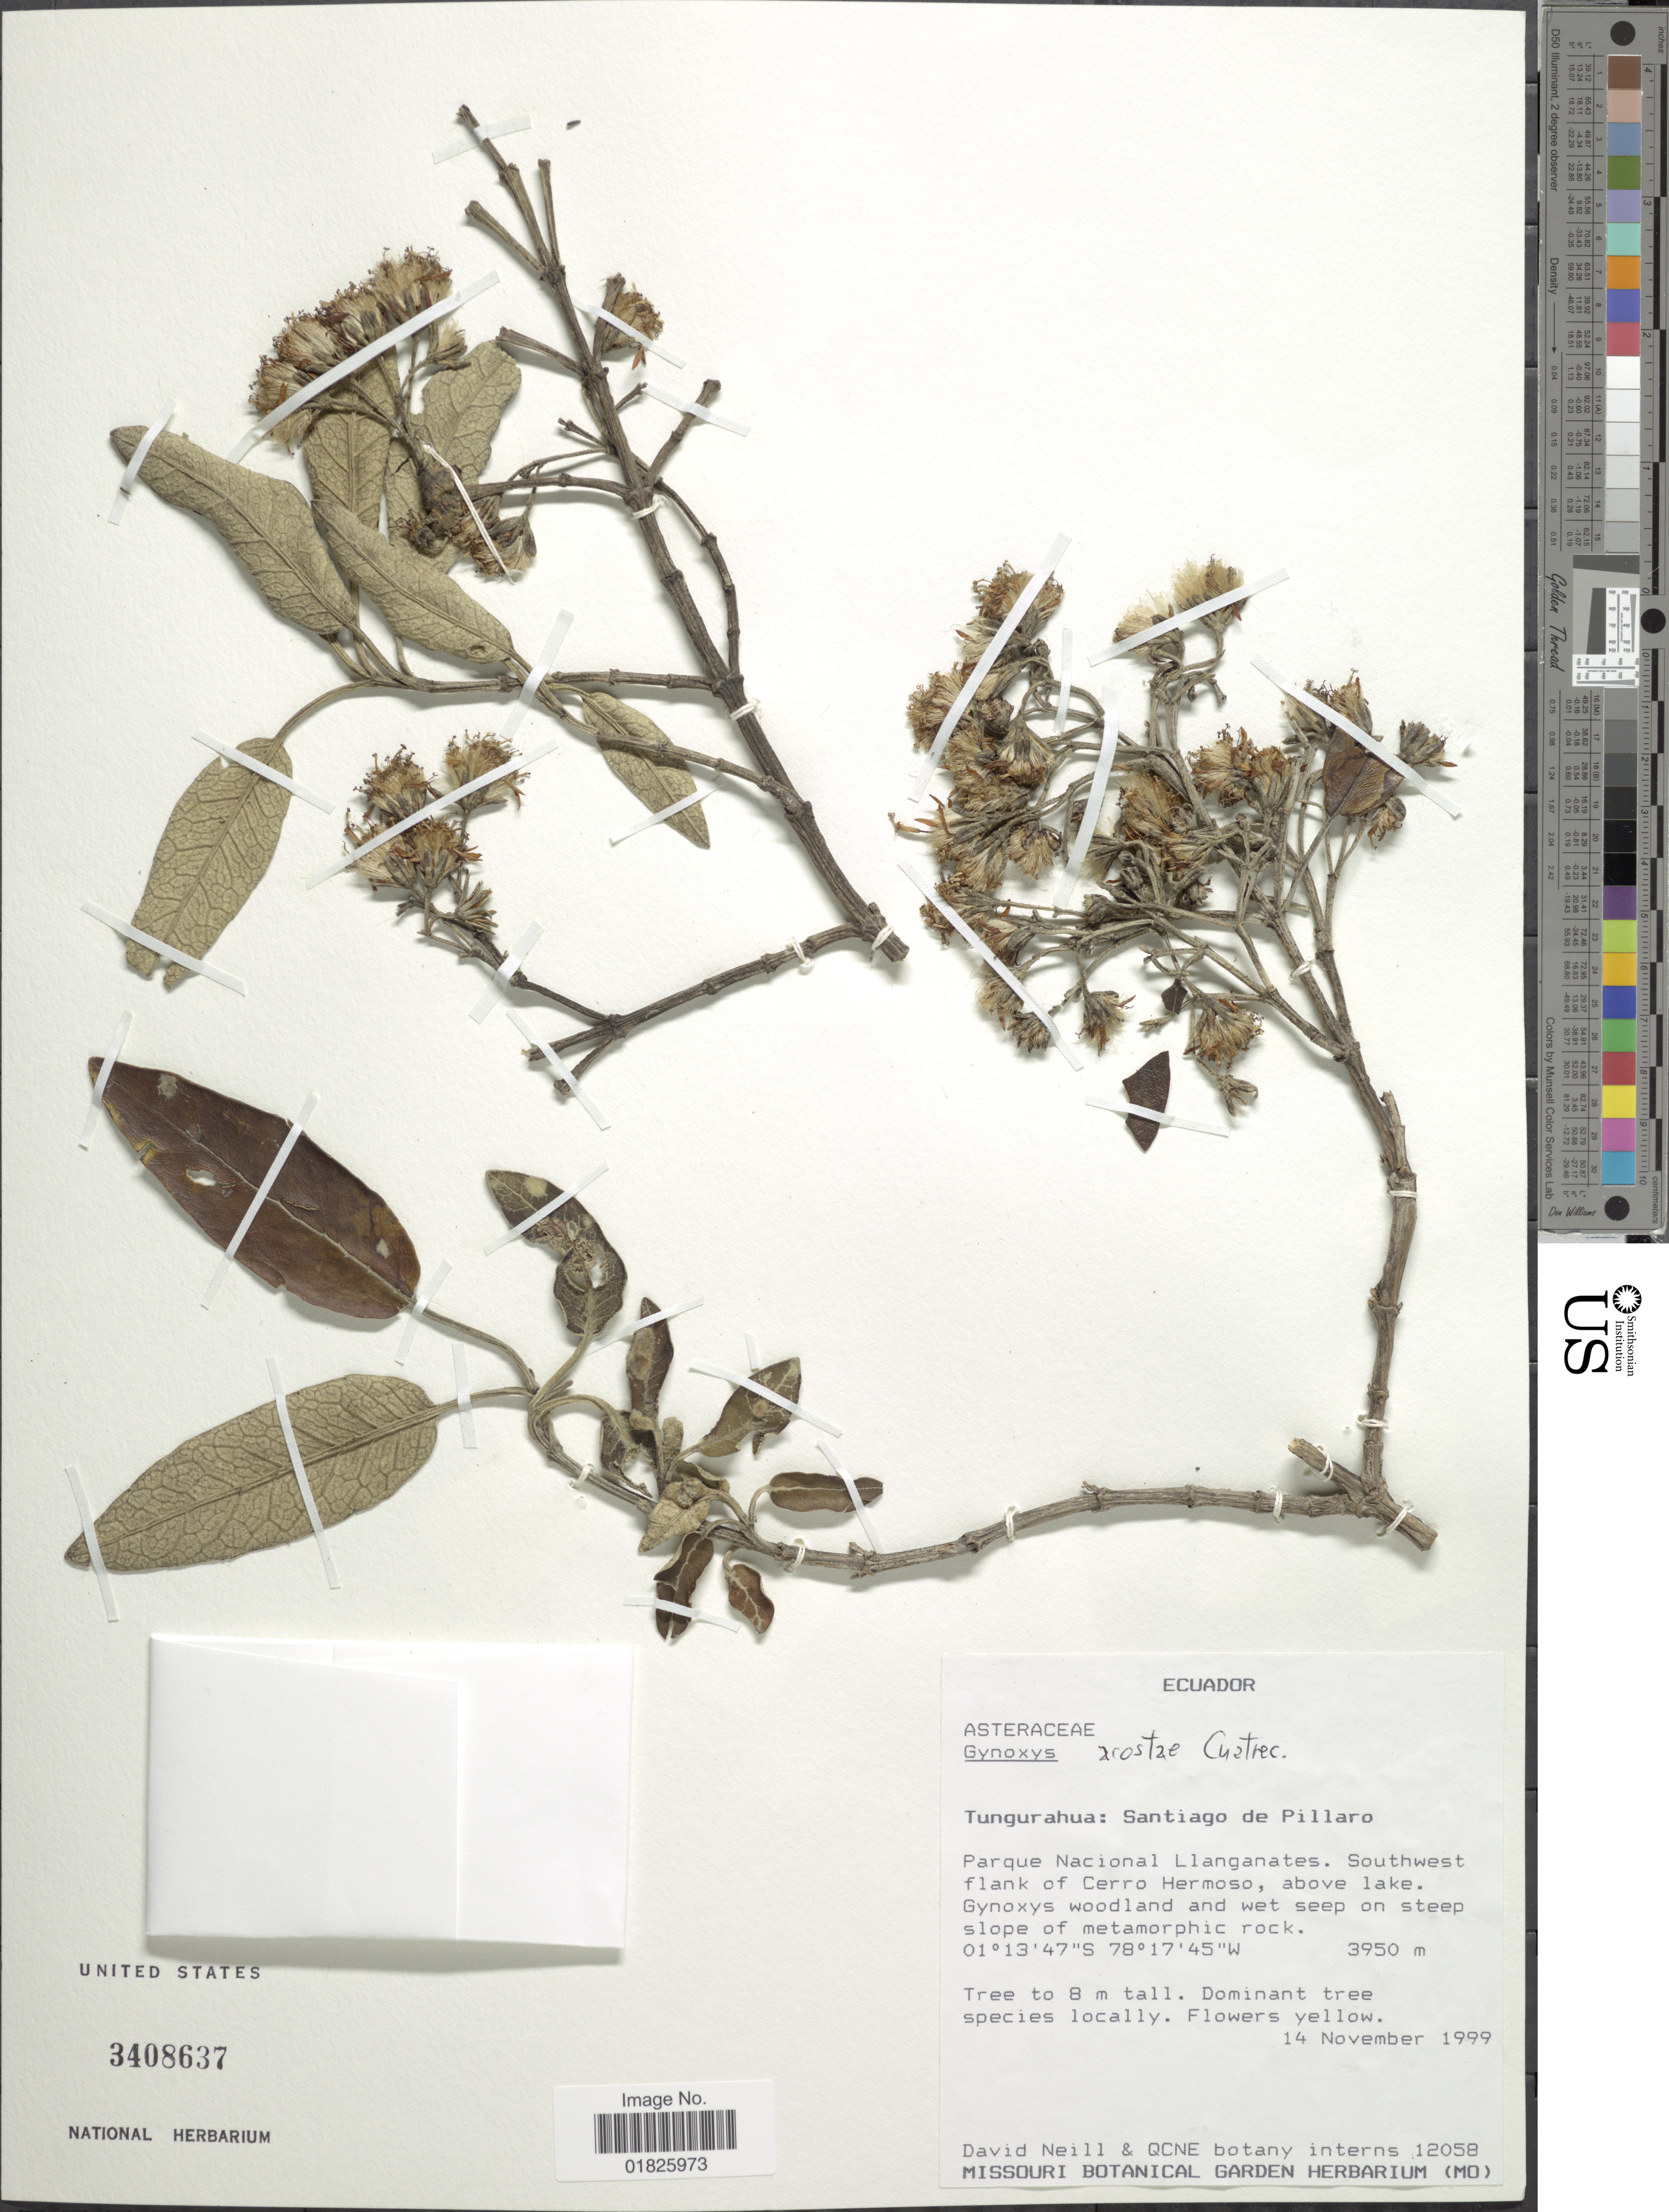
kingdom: Plantae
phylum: Tracheophyta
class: Magnoliopsida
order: Asterales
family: Asteraceae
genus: Gynoxys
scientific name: Gynoxys acostae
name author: Cuatrec.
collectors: D. Neill & QCNE botany interns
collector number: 12058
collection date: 1999-11-14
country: Ecuador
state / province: Tungurahua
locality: Santiago de Pillaro, Parque Nacional Llanganates, Southwest flank of Cerro Hermoso, above lake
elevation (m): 3950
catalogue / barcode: US 3408637